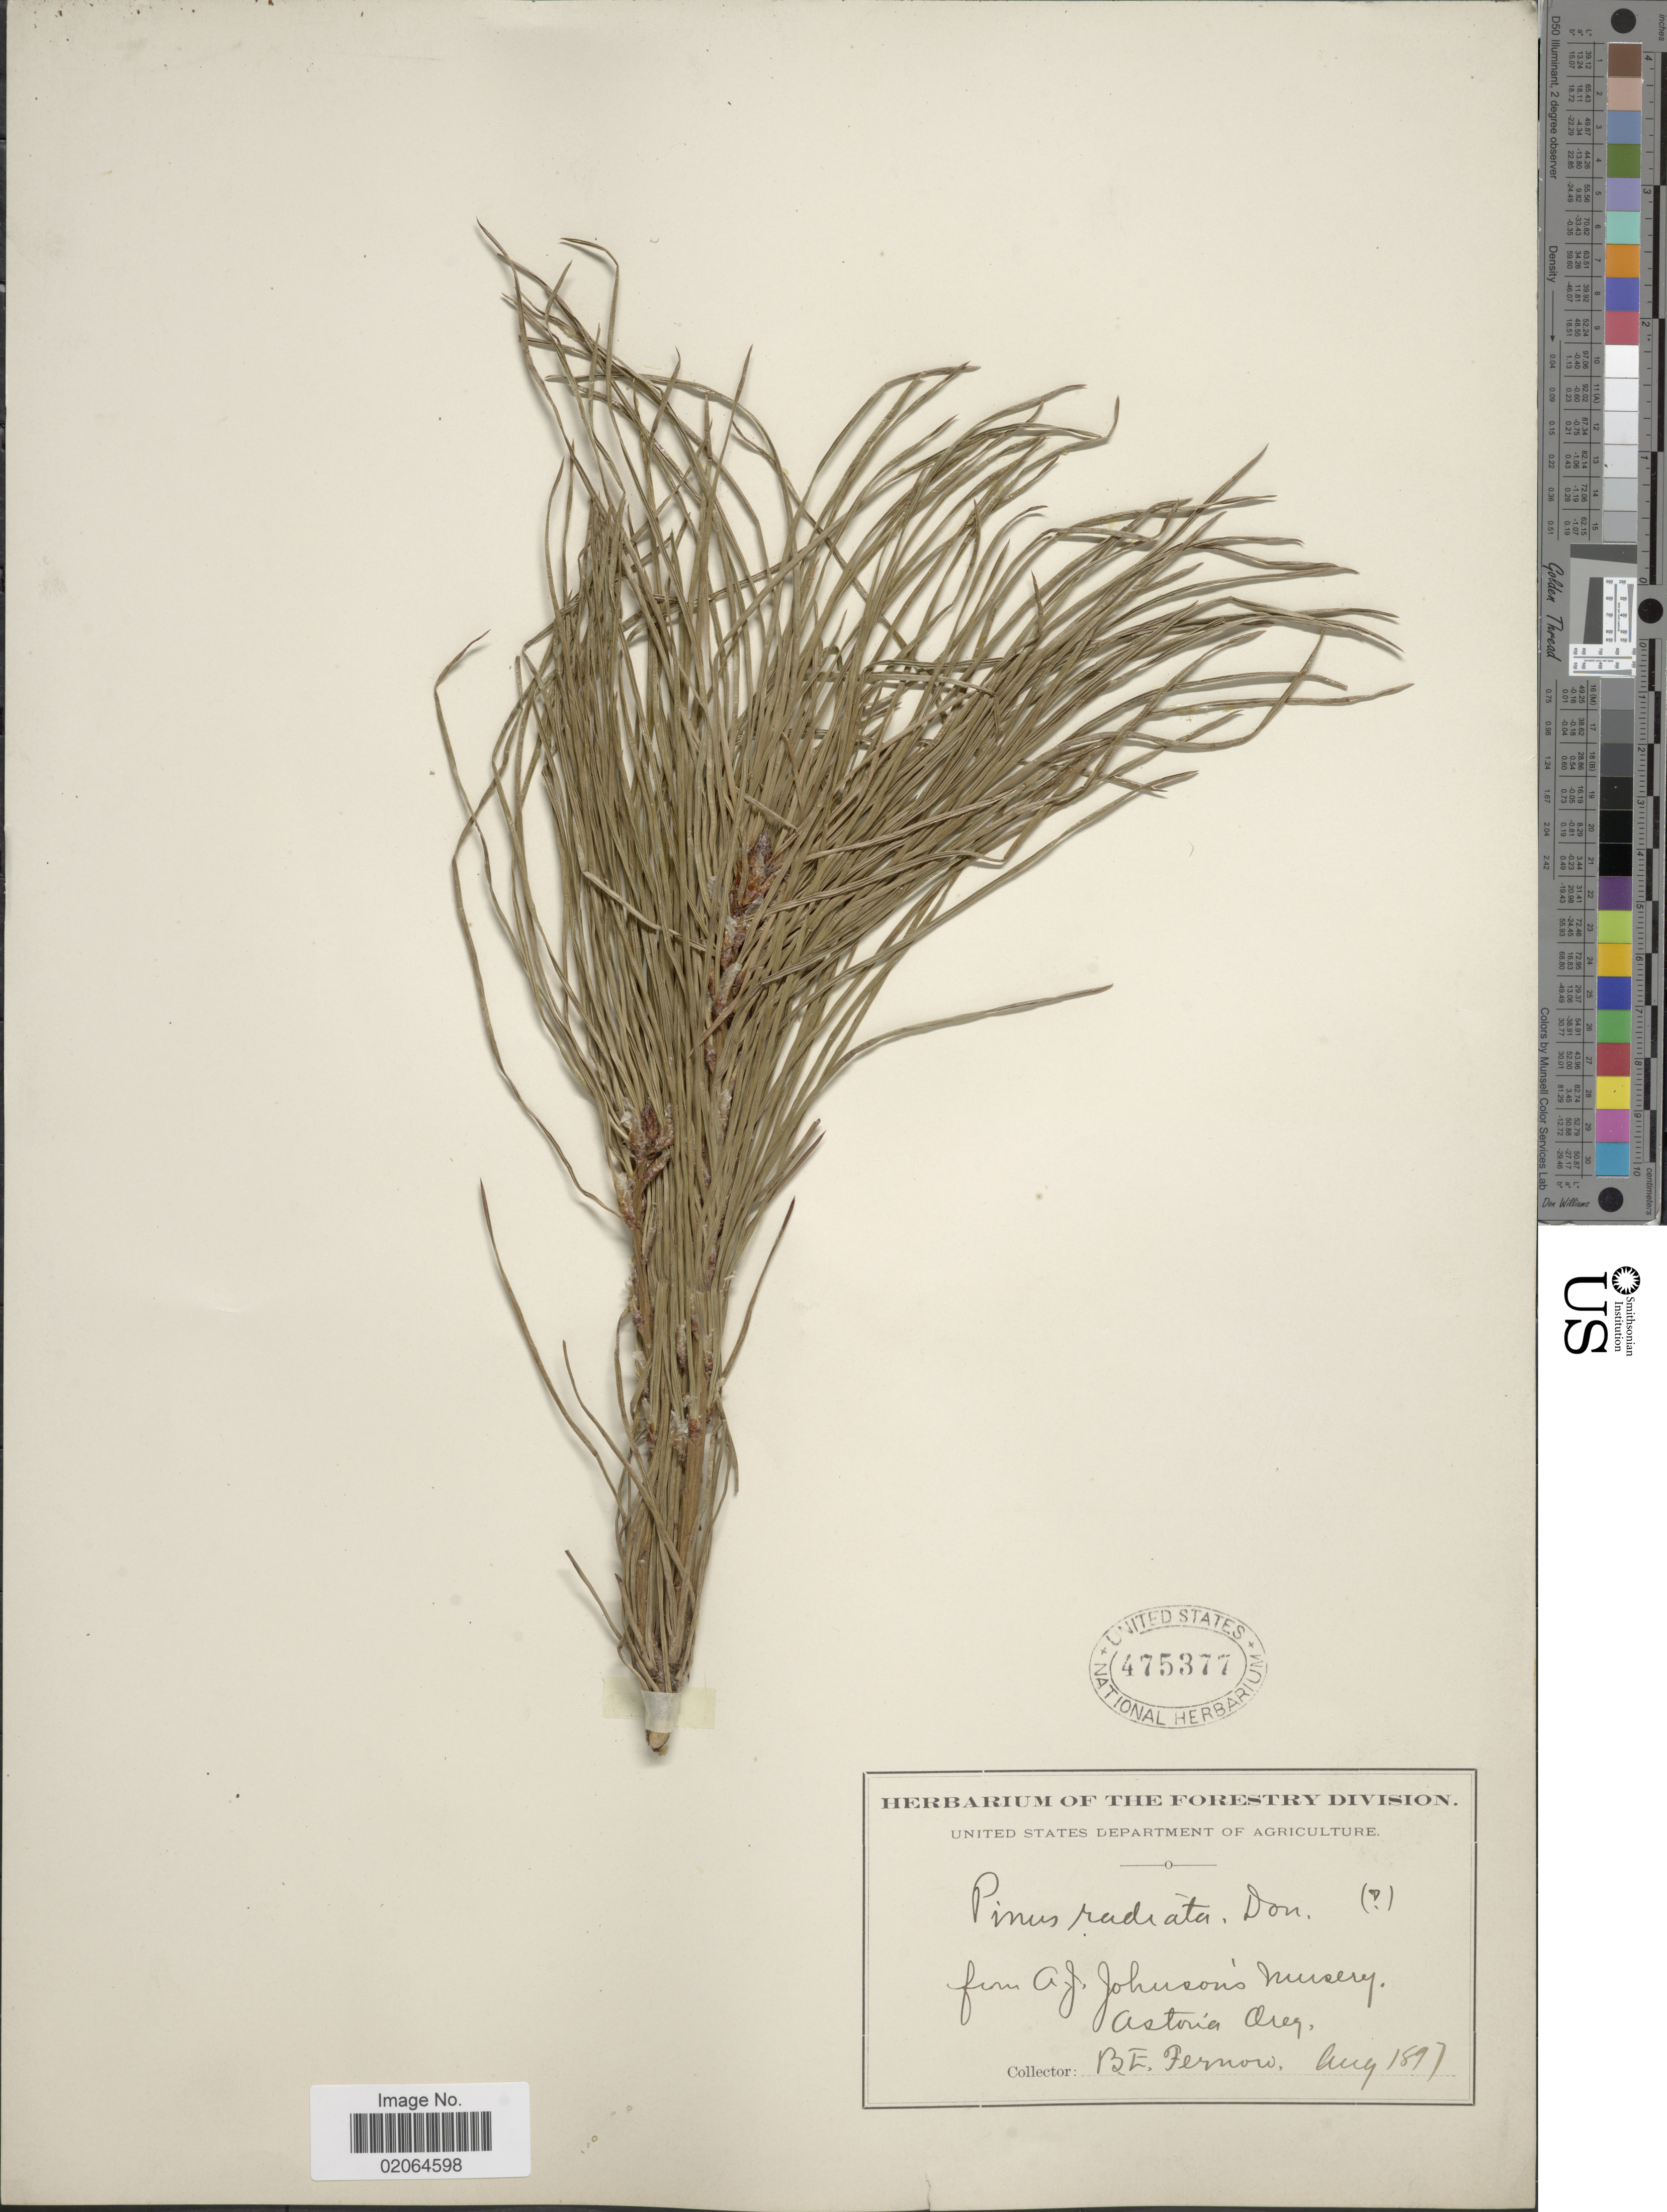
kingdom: Plantae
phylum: Tracheophyta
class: Pinopsida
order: Pinales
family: Pinaceae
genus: Pinus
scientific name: Pinus radiata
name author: D. Don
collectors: B. Fernow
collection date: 1897-08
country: United States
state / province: Oregon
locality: Astoria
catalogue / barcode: US 475377